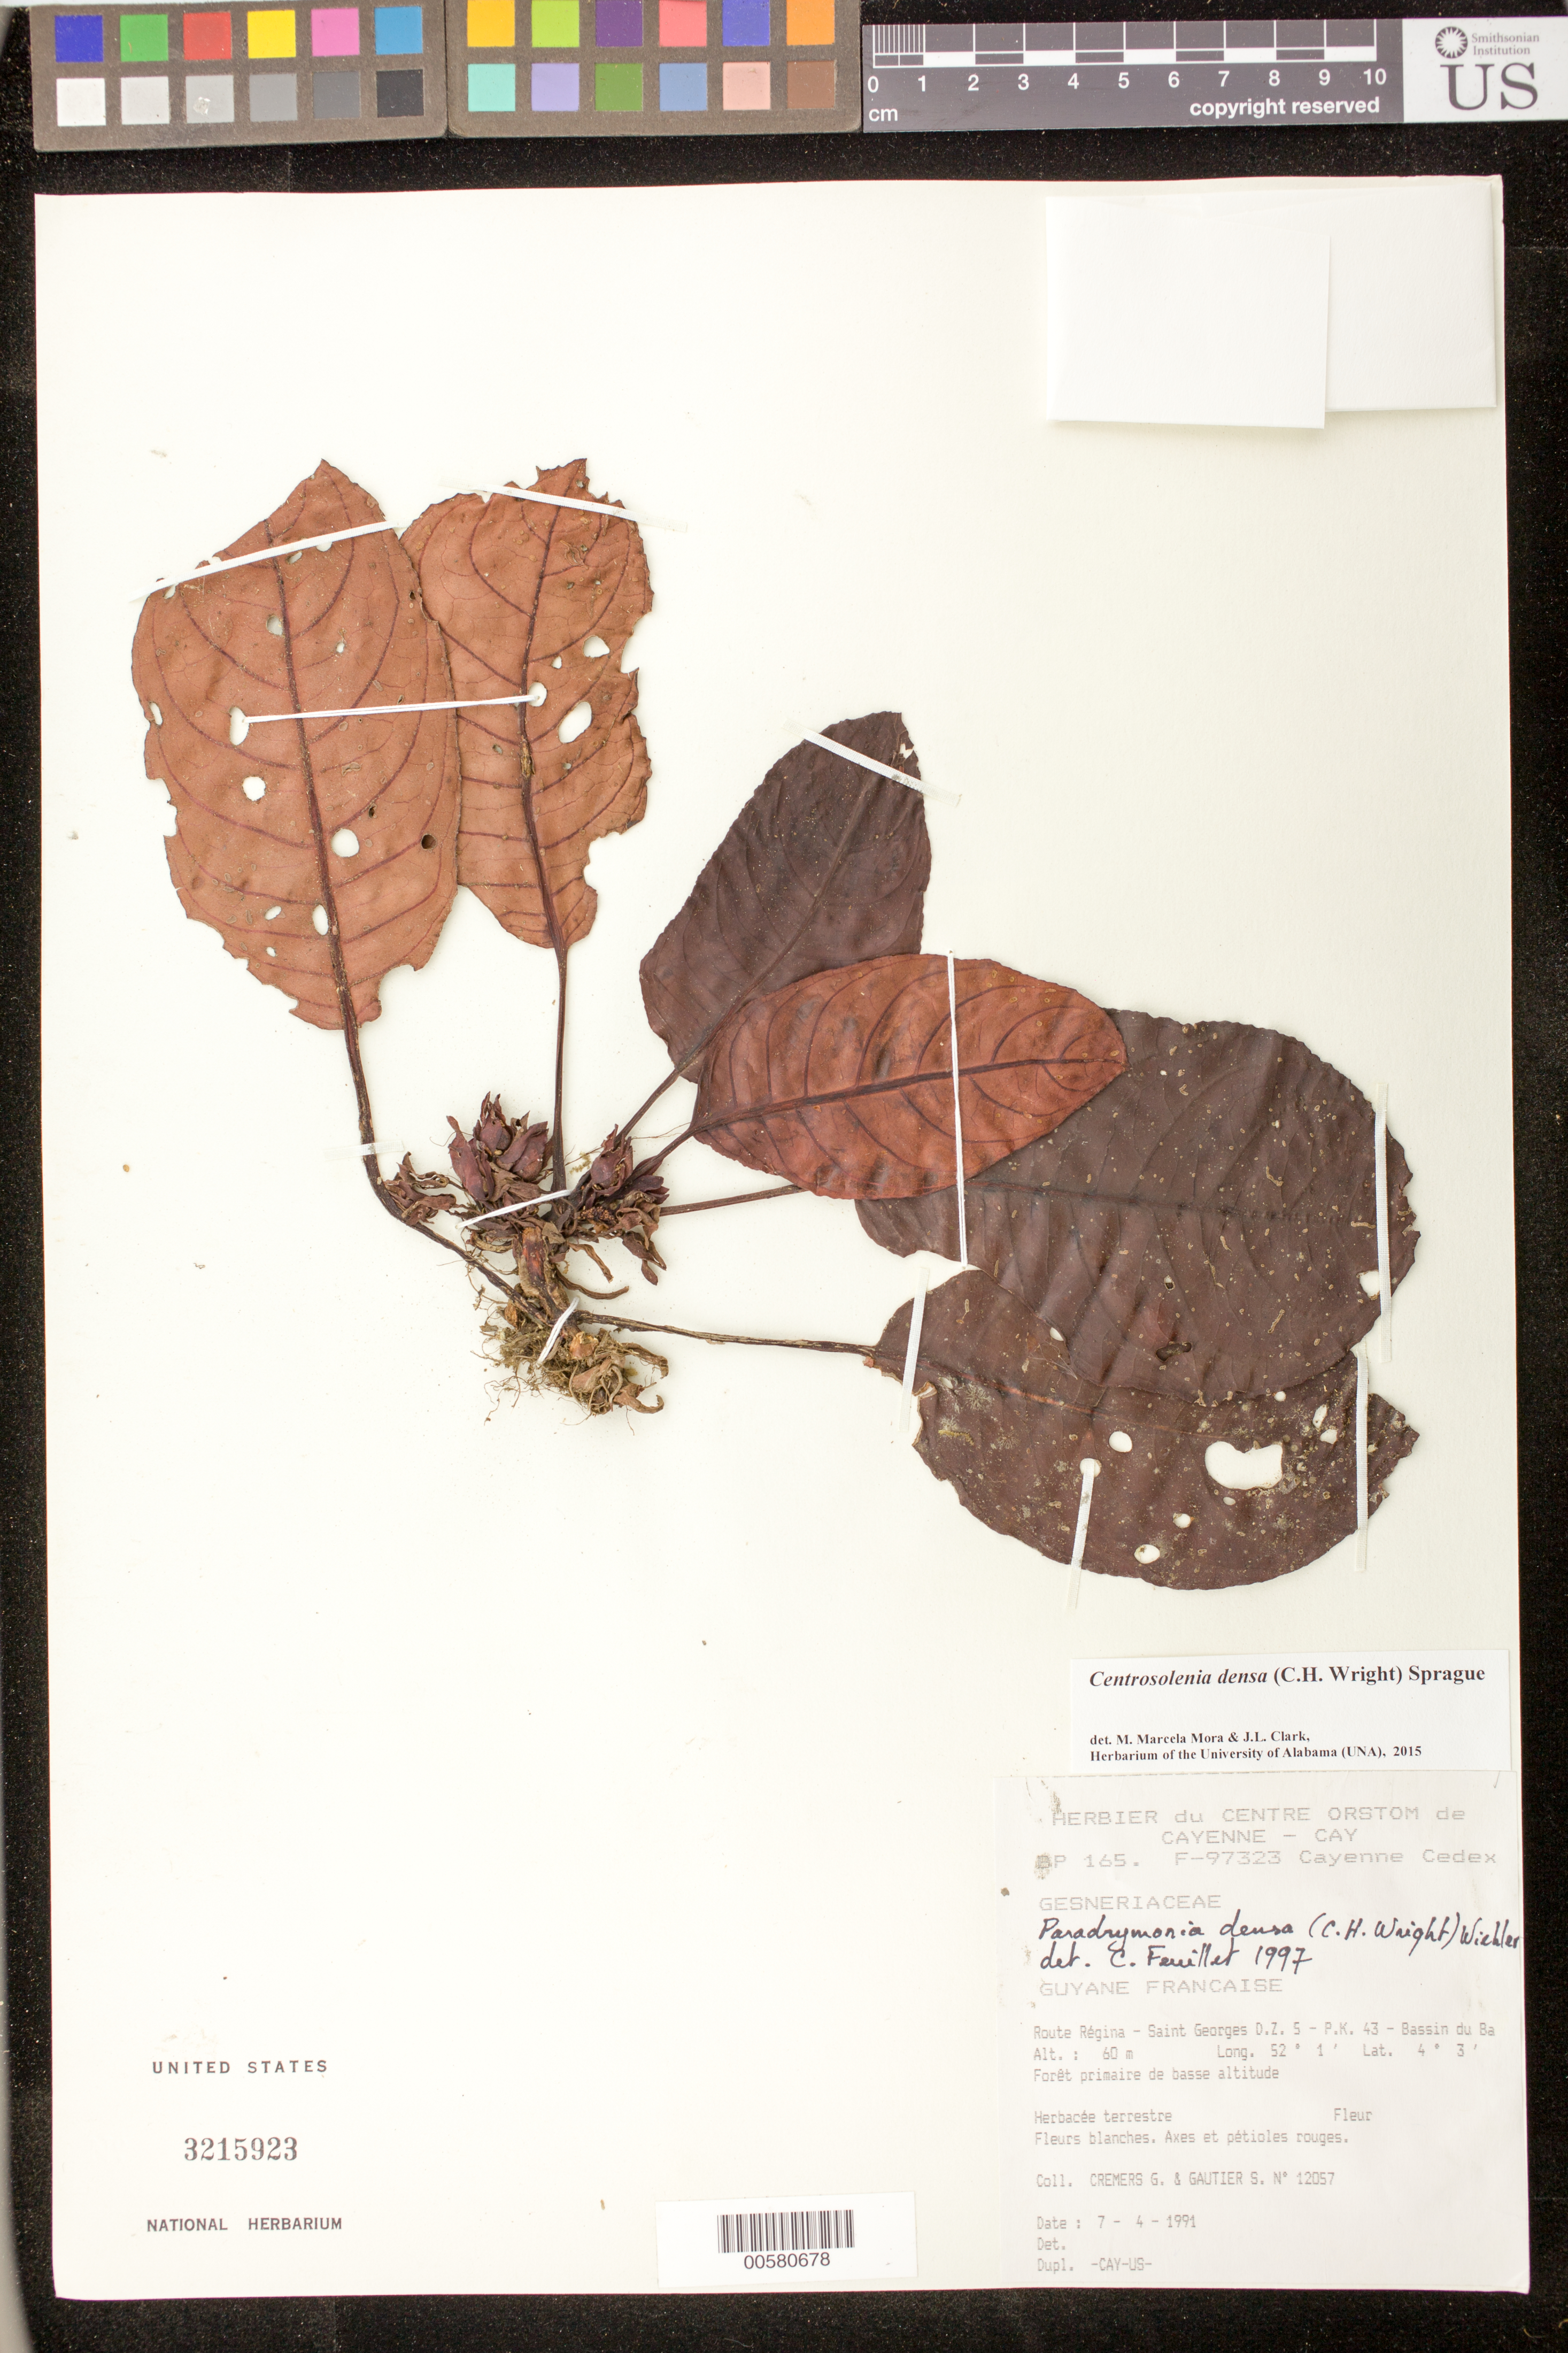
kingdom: Plantae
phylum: Tracheophyta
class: Magnoliopsida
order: Lamiales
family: Gesneriaceae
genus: Centrosolenia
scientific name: Centrosolenia densa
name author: (C.H. Wright) Sprague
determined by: Mora, M. M.; Clark, J. L.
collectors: G. Cremers & S. Gautier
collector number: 12057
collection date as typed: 07 Apr 1991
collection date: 1991-04-07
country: French Guiana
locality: Route Régina - St. Georges D.Z. 5 - P.K. 43 - Bassin du Ba. . .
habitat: Forêt primaire de basse altitude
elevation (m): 60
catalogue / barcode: US 3215923